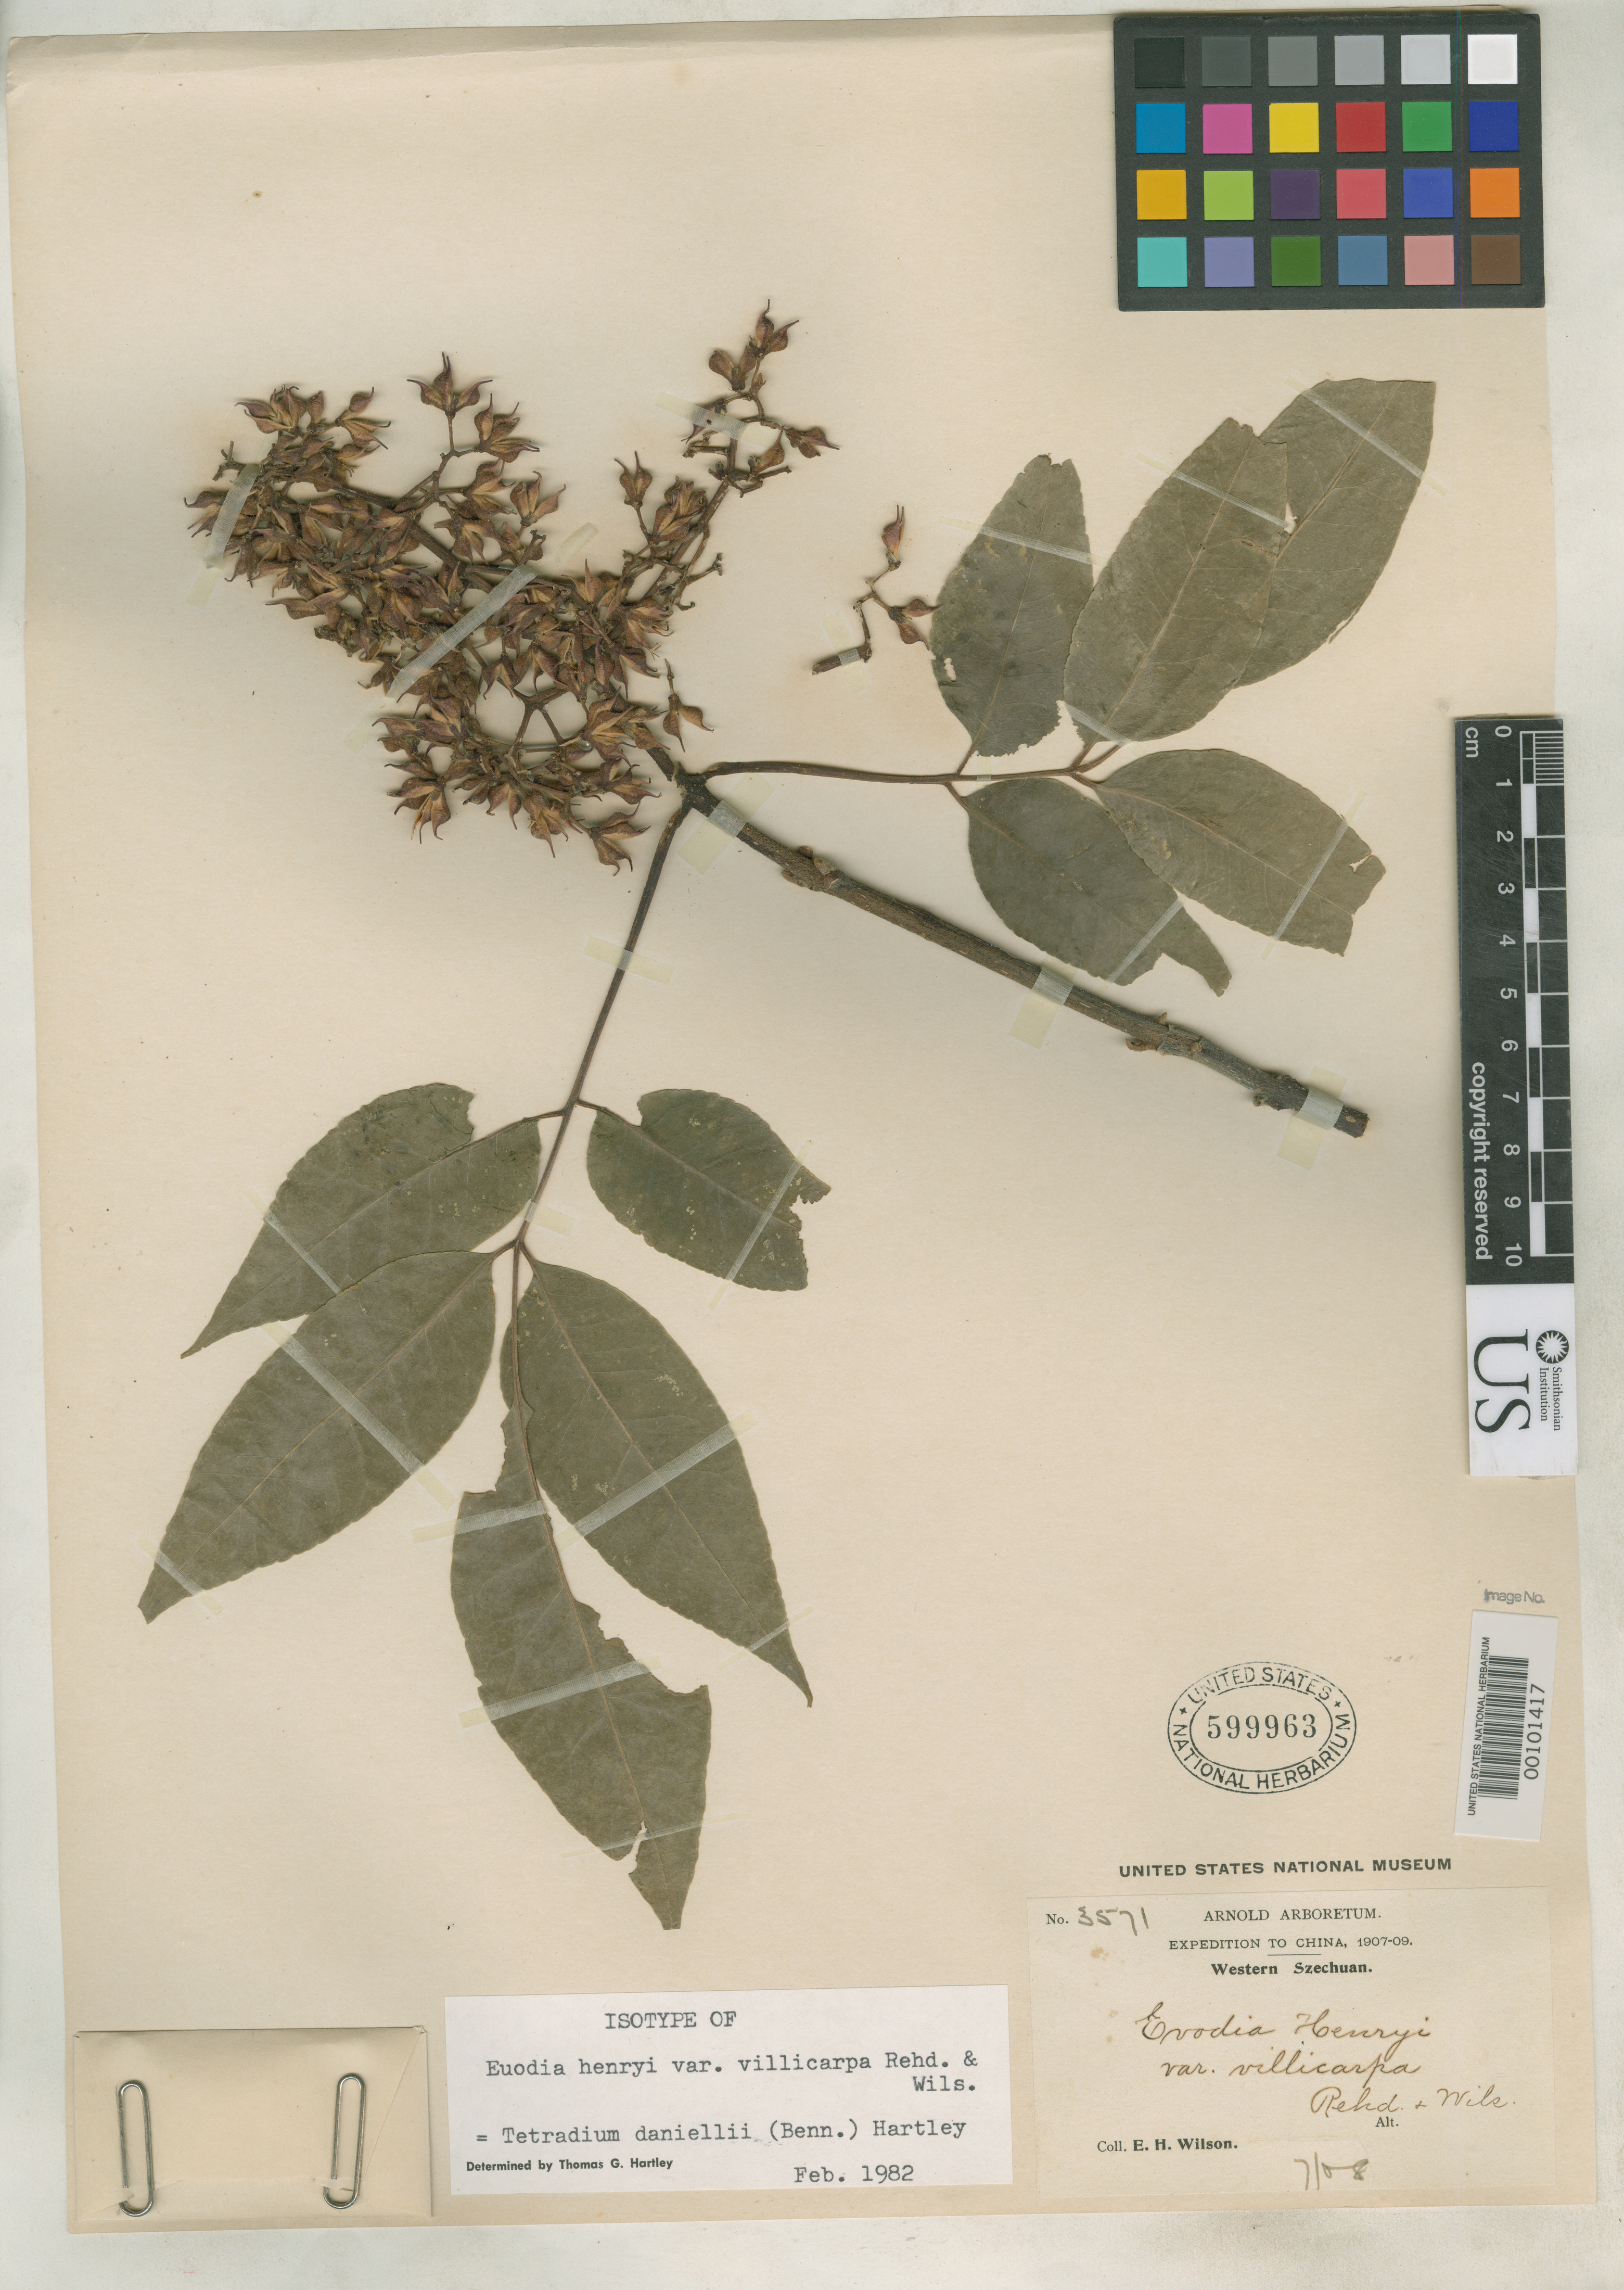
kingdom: Plantae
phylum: Tracheophyta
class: Magnoliopsida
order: Sapindales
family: Rutaceae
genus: Euodia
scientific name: Euodia henryi var. villicarpa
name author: Rehder & E.H. Wilson in Sarg.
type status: Isotype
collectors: E. H. Wilson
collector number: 3571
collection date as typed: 03 Jul 1908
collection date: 1908-07-03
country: China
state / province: Sichuan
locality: W of Romi-chango.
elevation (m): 2300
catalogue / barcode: US 599963